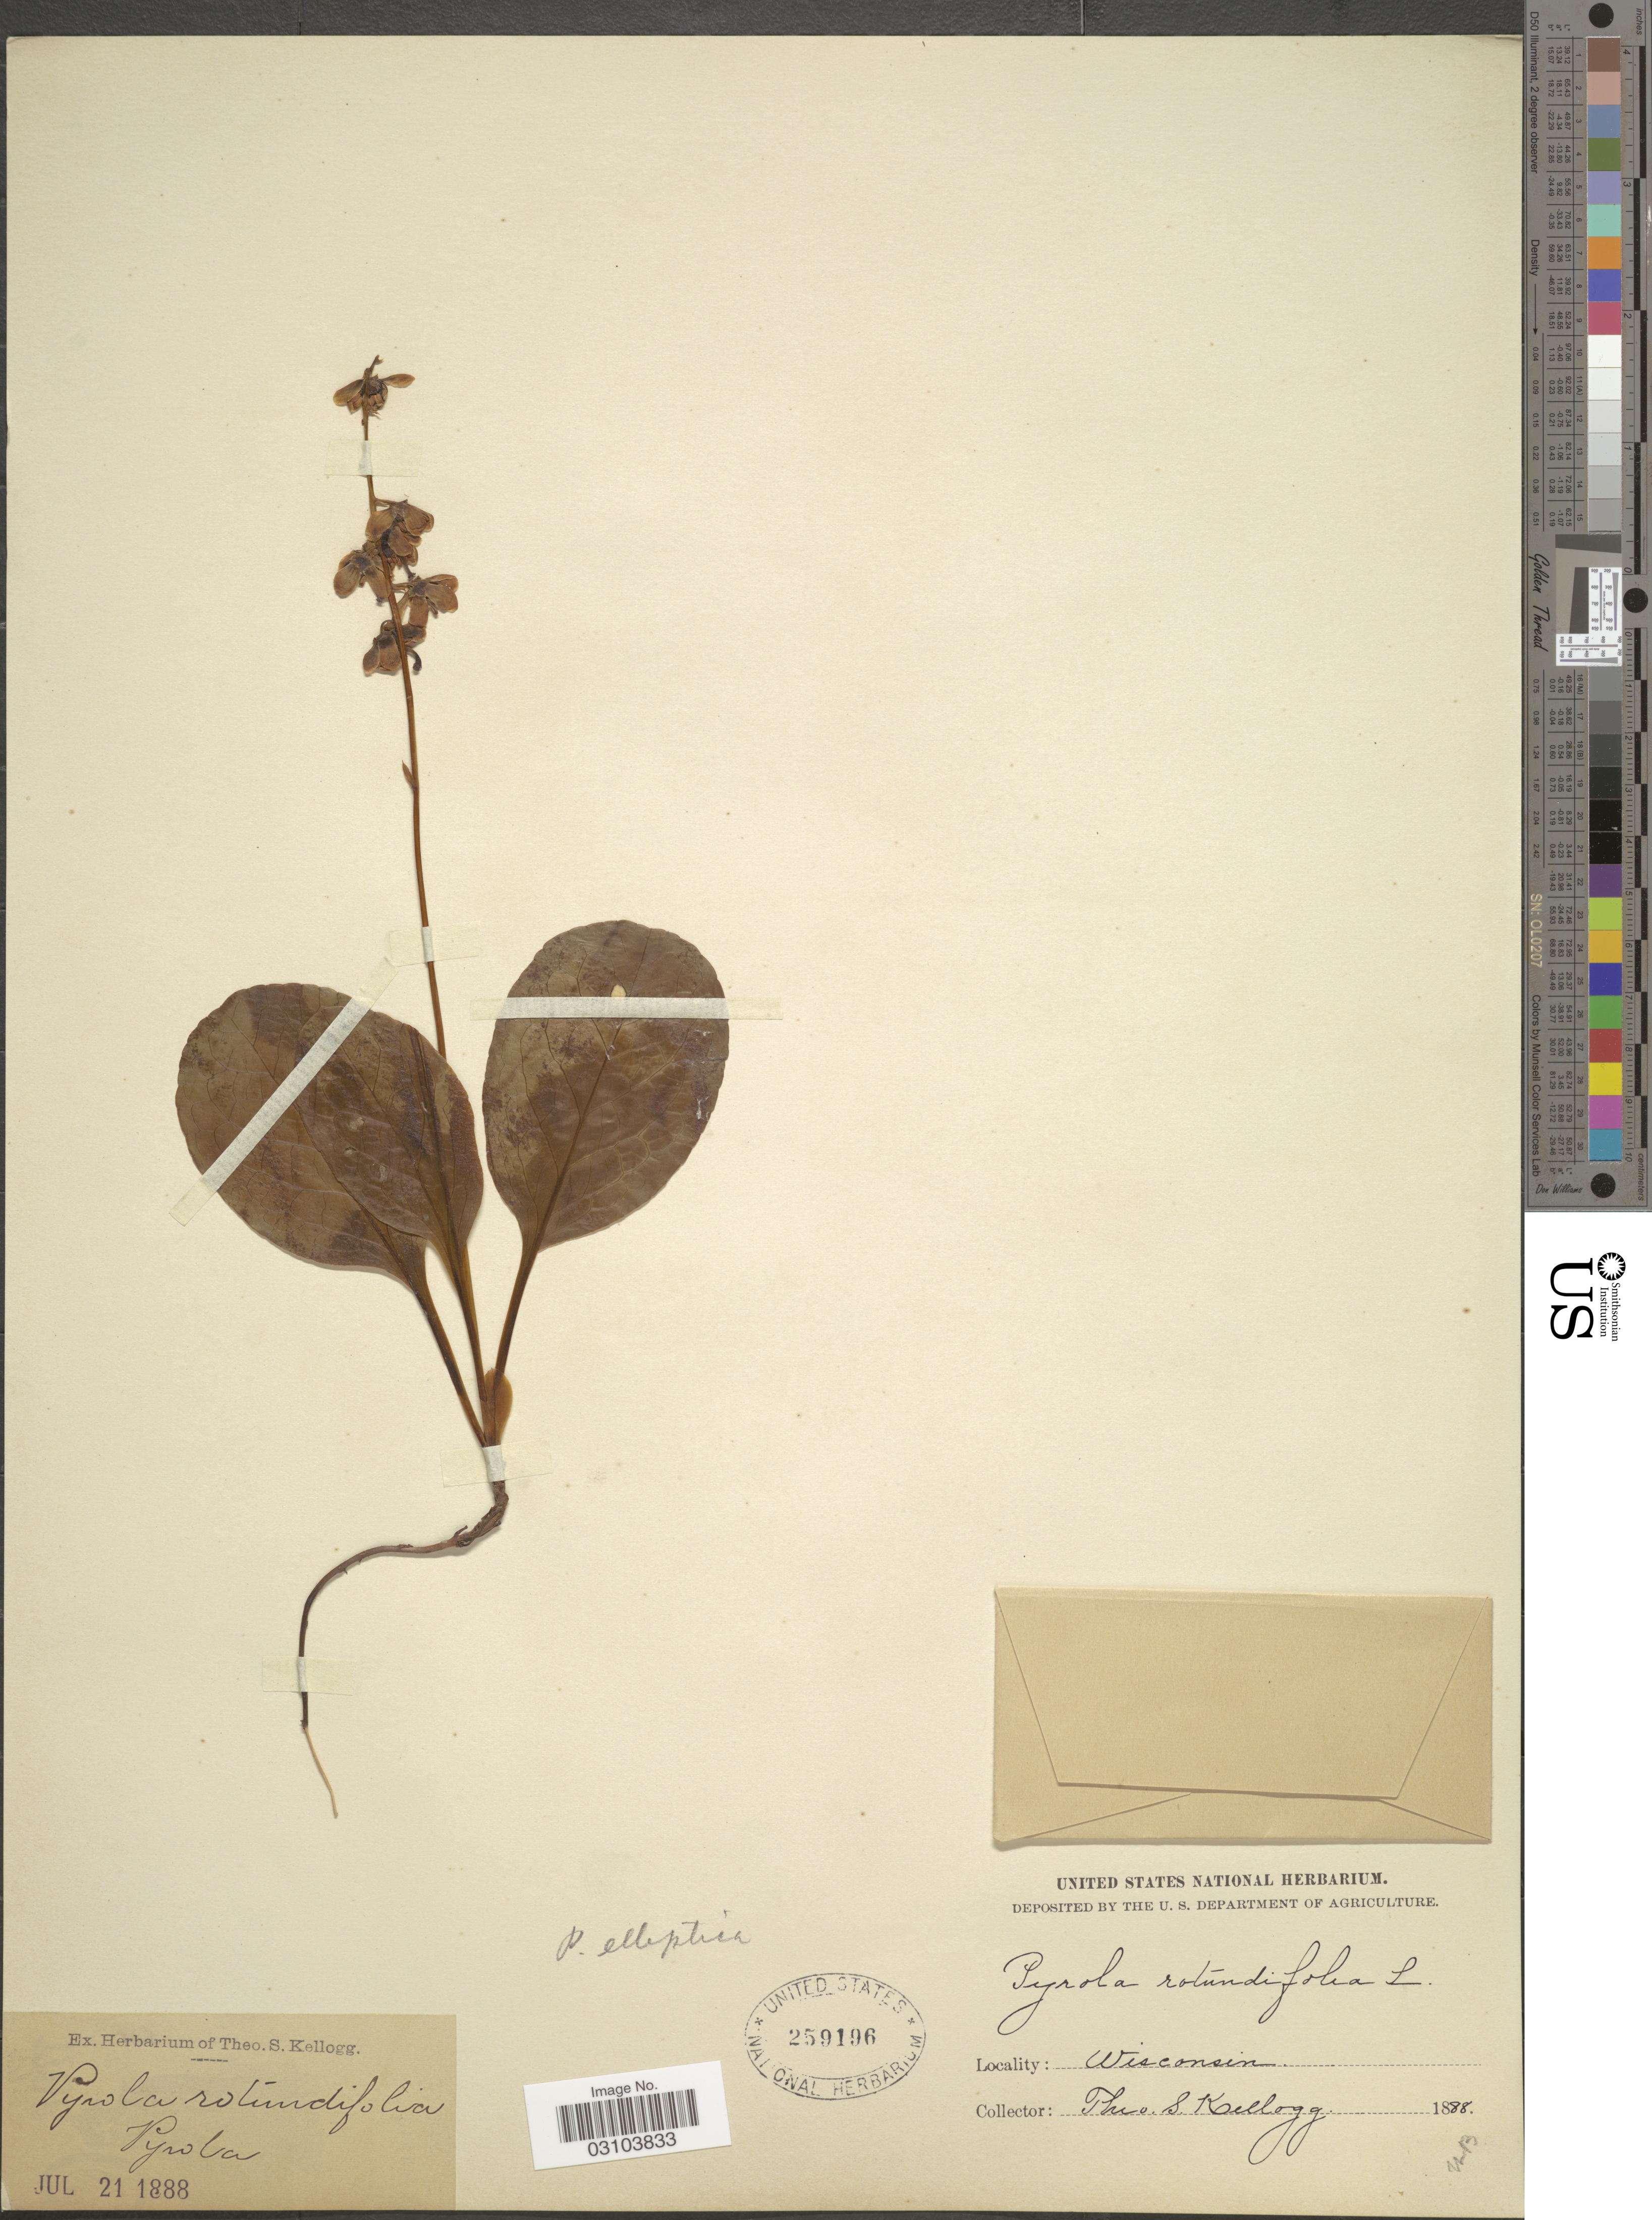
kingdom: Plantae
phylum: Tracheophyta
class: Magnoliopsida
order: Ericales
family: Ericaceae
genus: Pyrola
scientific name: Pyrola elliptica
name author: Nutt.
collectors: T. S. Kellogg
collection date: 1888-07-21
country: United States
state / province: Wisconsin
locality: Pyrola.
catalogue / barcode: US 259196